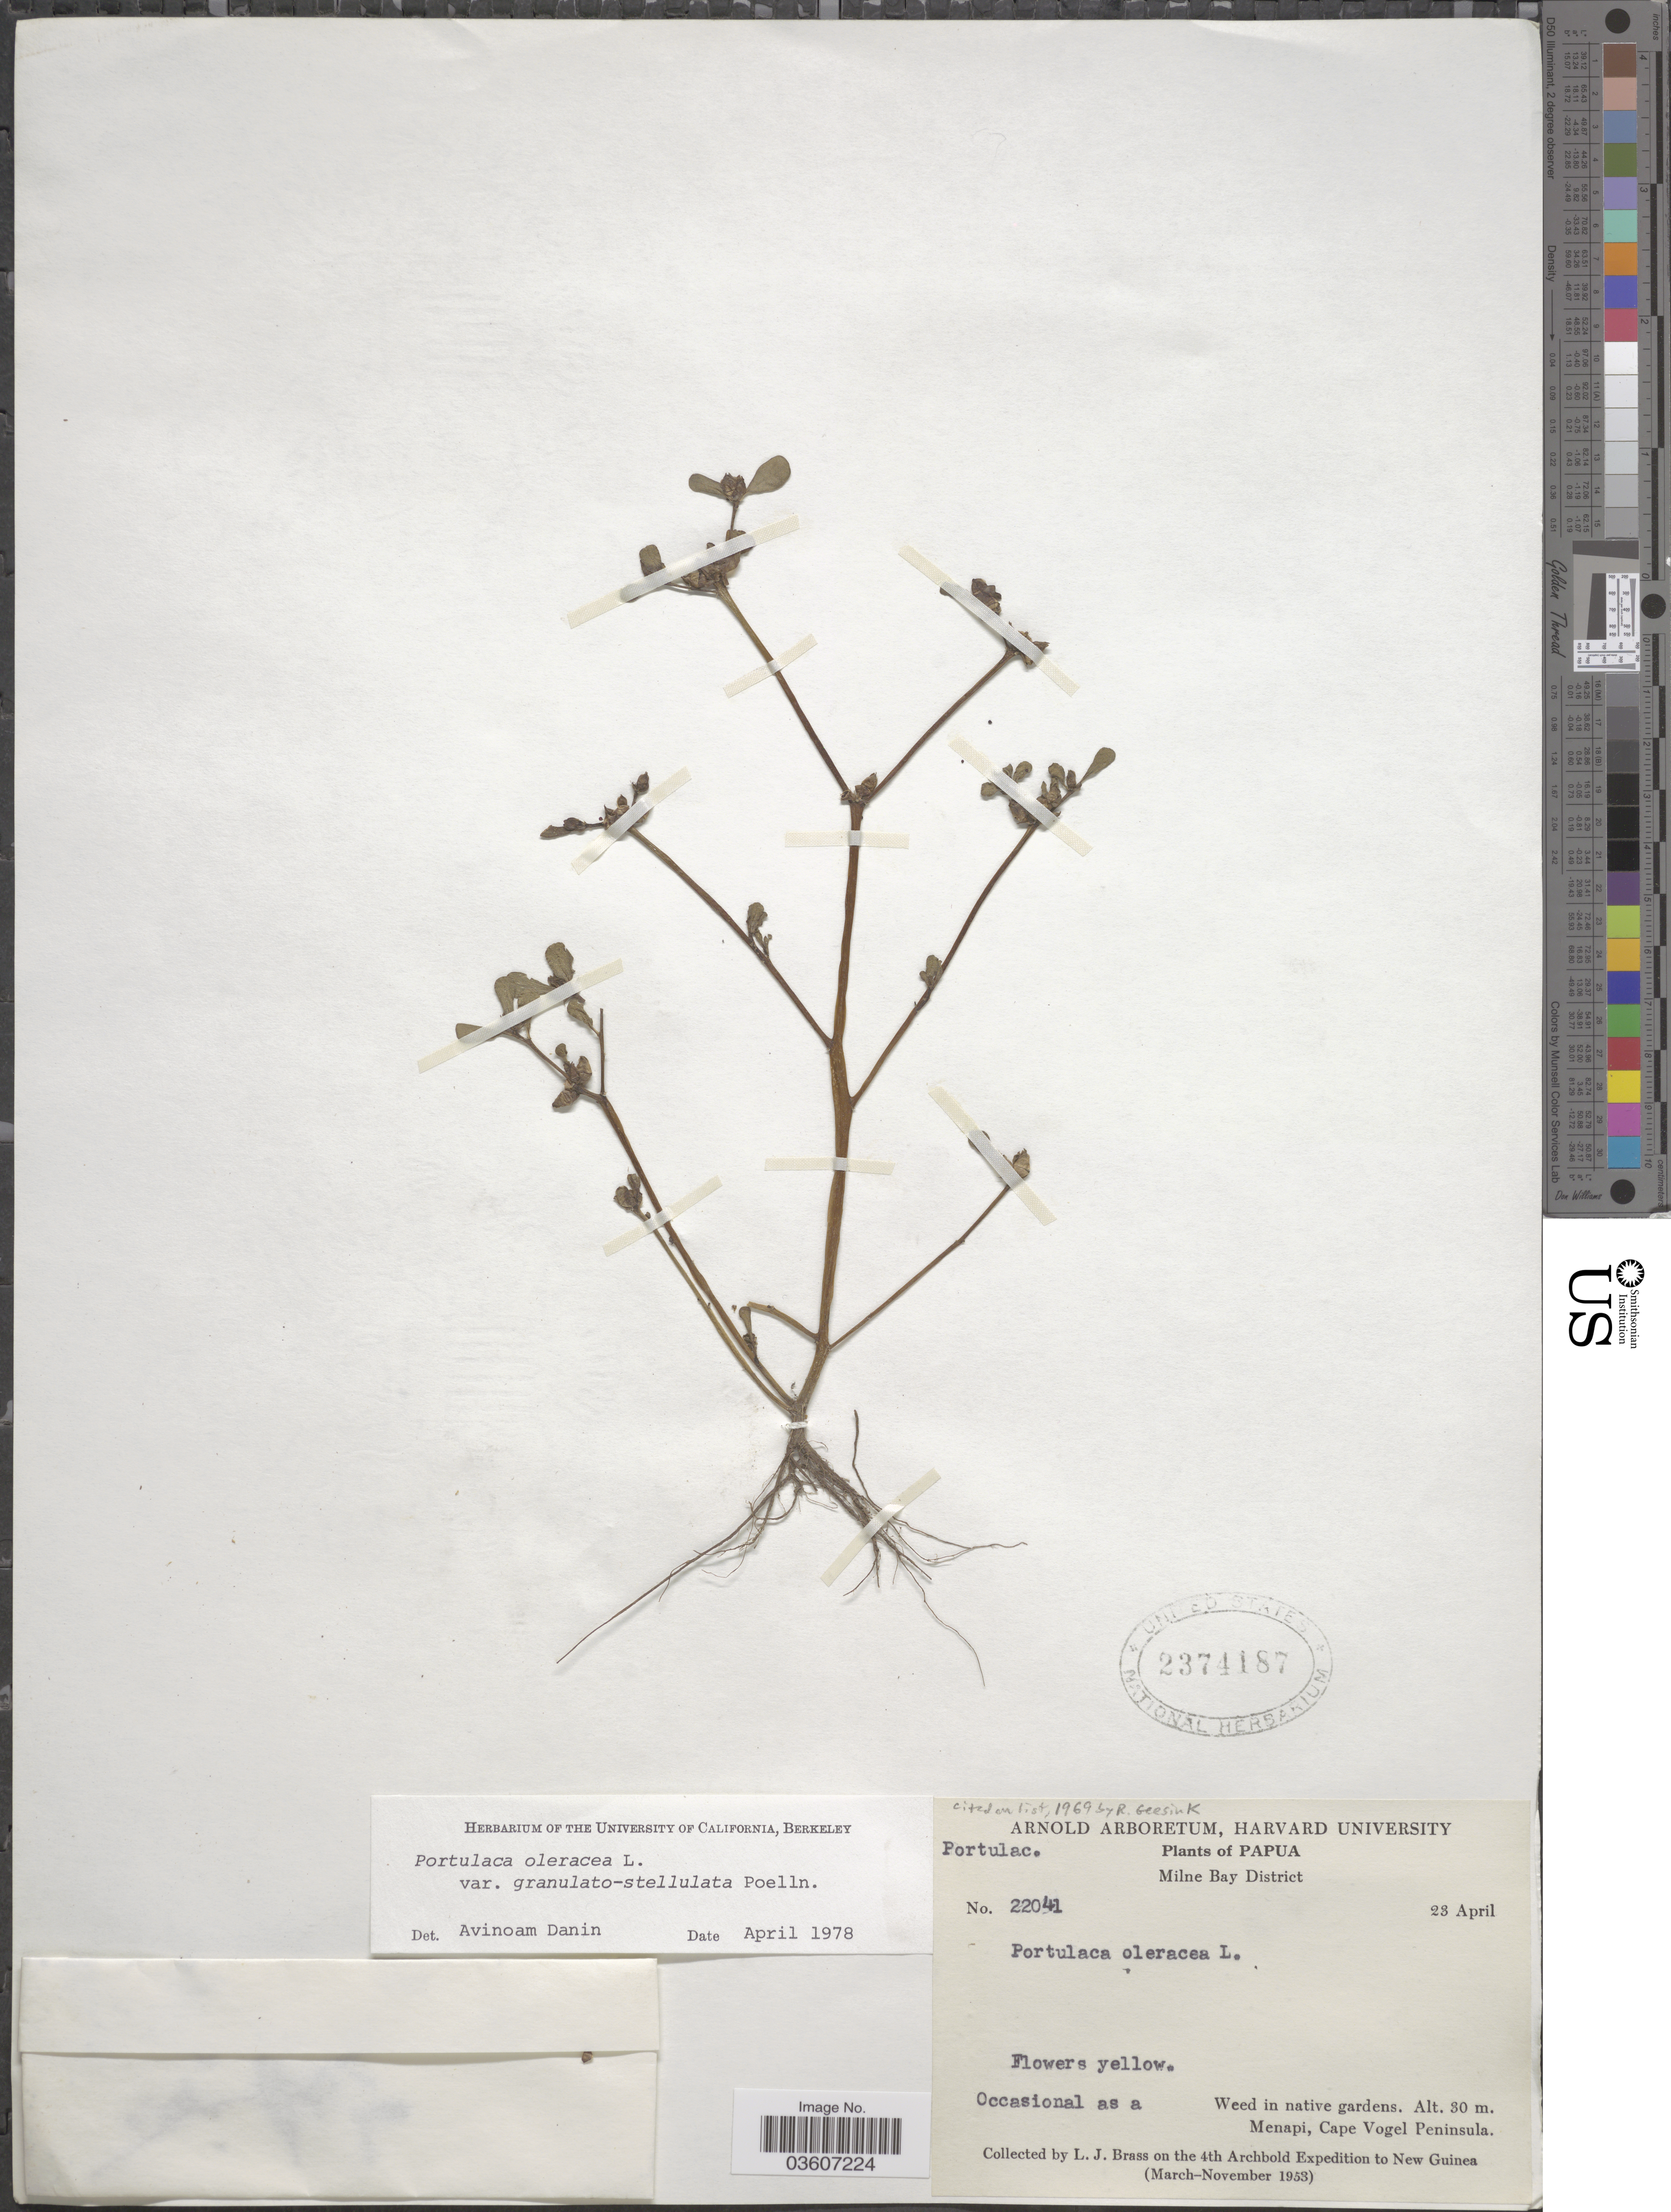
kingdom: Plantae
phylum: Tracheophyta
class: Magnoliopsida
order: Caryophyllales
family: Portulacaceae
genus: Portulaca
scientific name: Portulaca oleracea var. granulatostellulata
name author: Poelln.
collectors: L. J. Brass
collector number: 22041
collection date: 1953-04-23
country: Papua New Guinea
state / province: Milne Bay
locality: Papua. Milne Bay District. Menapi, Cape Vogel Peninsula. New Guinea.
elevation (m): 30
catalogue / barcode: US 2374187